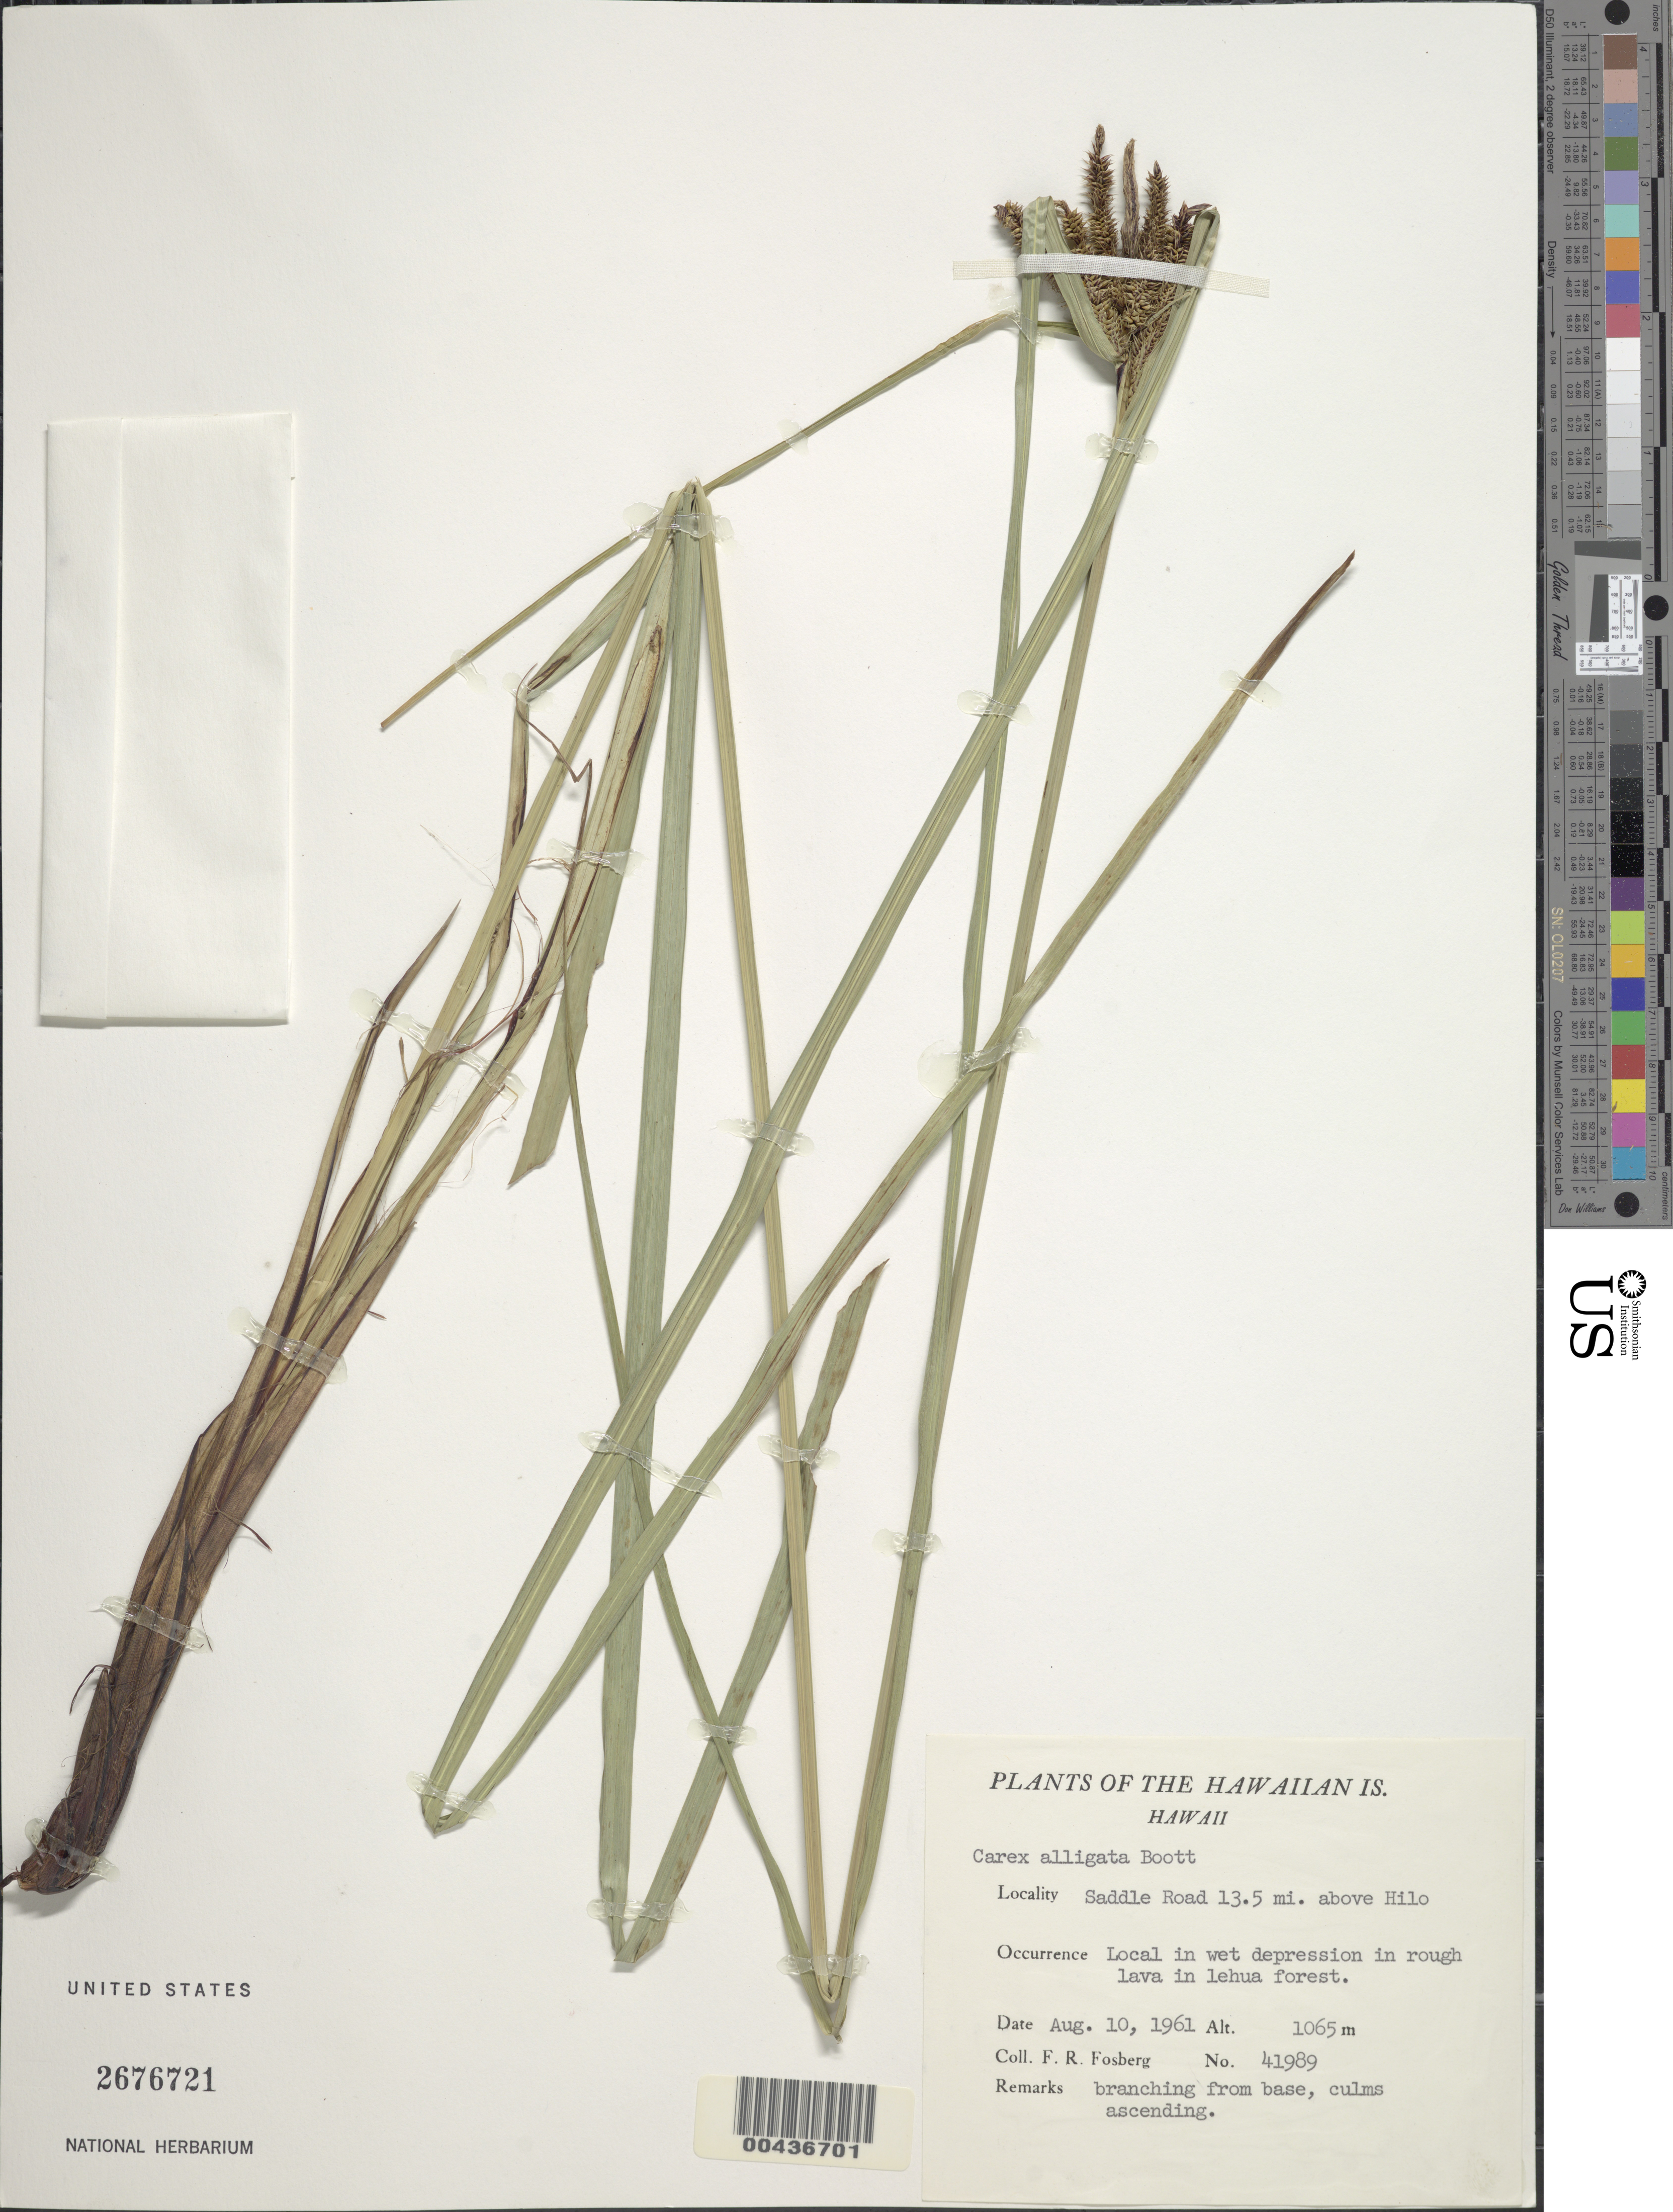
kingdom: Plantae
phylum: Tracheophyta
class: Liliopsida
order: Poales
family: Cyperaceae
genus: Carex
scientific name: Carex alligata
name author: Boott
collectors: F. R. Fosberg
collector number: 41989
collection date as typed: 10 Aug 1961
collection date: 1961-08-10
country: United States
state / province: Hawaii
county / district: Hawaii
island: Hawaii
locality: Saddle Road 13.5 mi above Hilo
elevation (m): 1065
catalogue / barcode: US 2676721